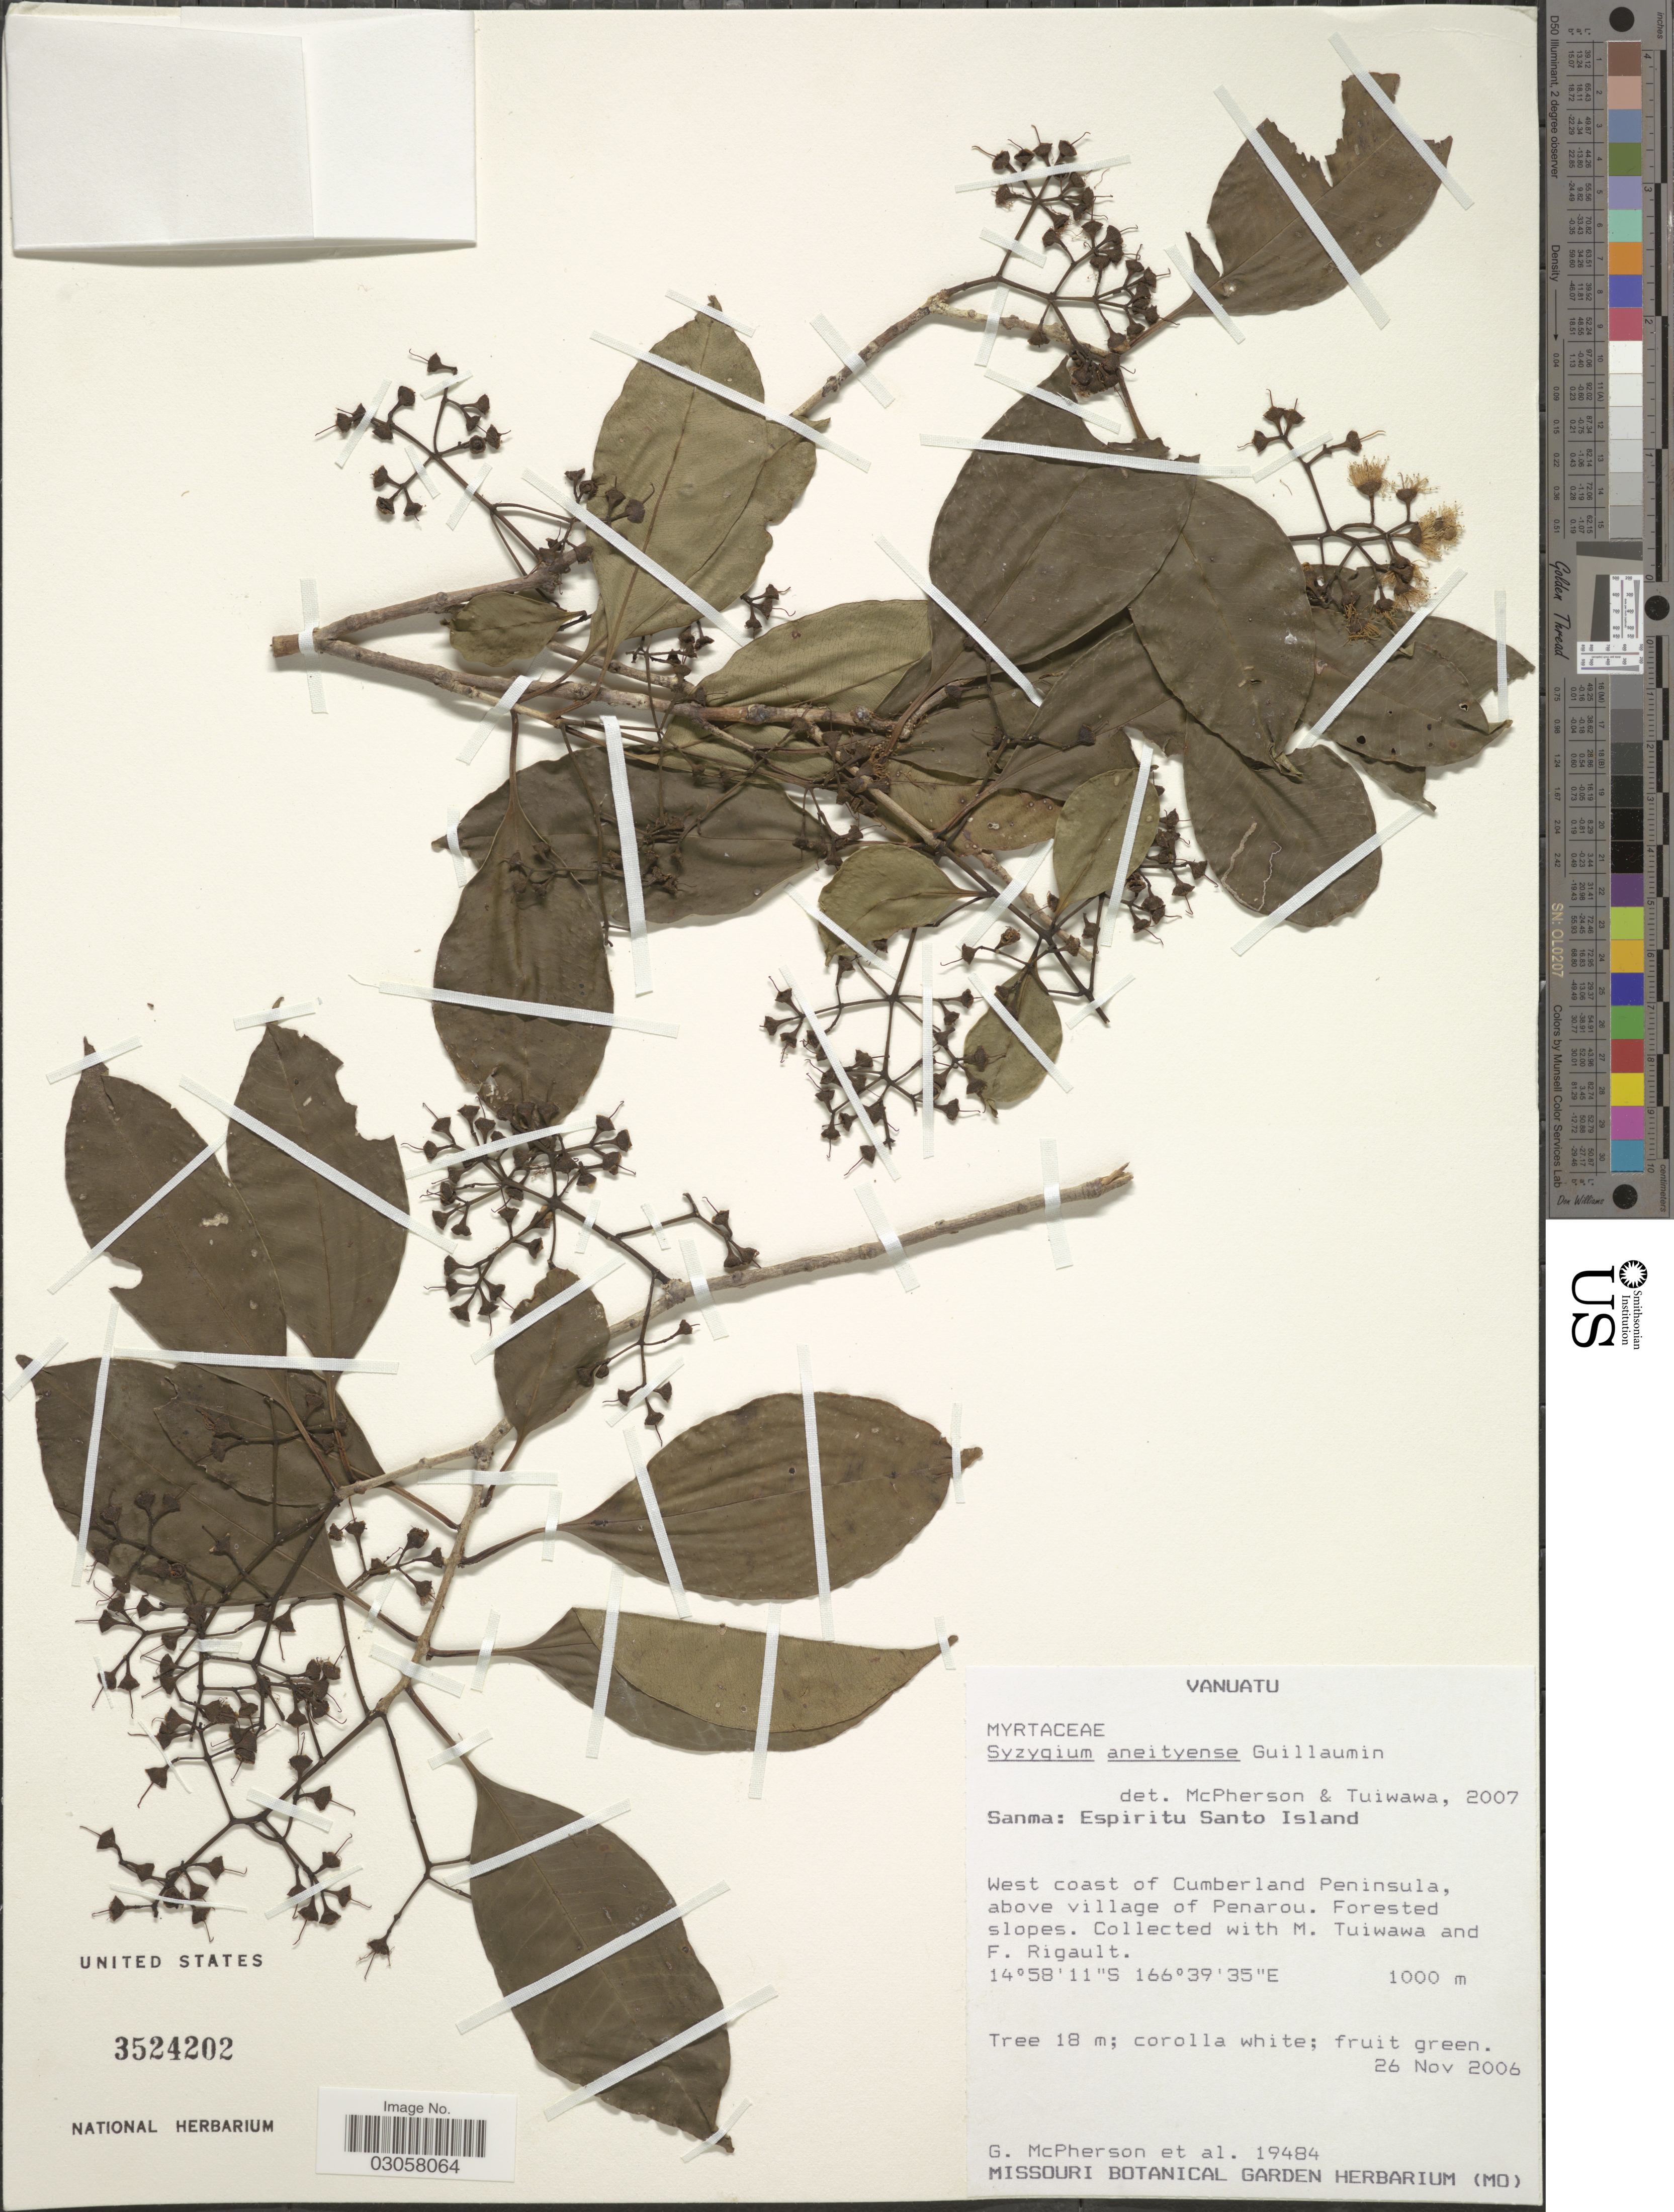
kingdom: Plantae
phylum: Tracheophyta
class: Magnoliopsida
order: Myrtales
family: Myrtaceae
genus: Syzygium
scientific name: Syzygium aneityense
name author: Guillaumin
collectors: G. McPherson, M. Tuiwawa & F. Rigault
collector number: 19484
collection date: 2006-11-26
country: Vanuatu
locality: Sanma: Espiritu Santo Island. West coast of Cumberland Peninsula, above village of Penarou.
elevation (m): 1000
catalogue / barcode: US 3524202